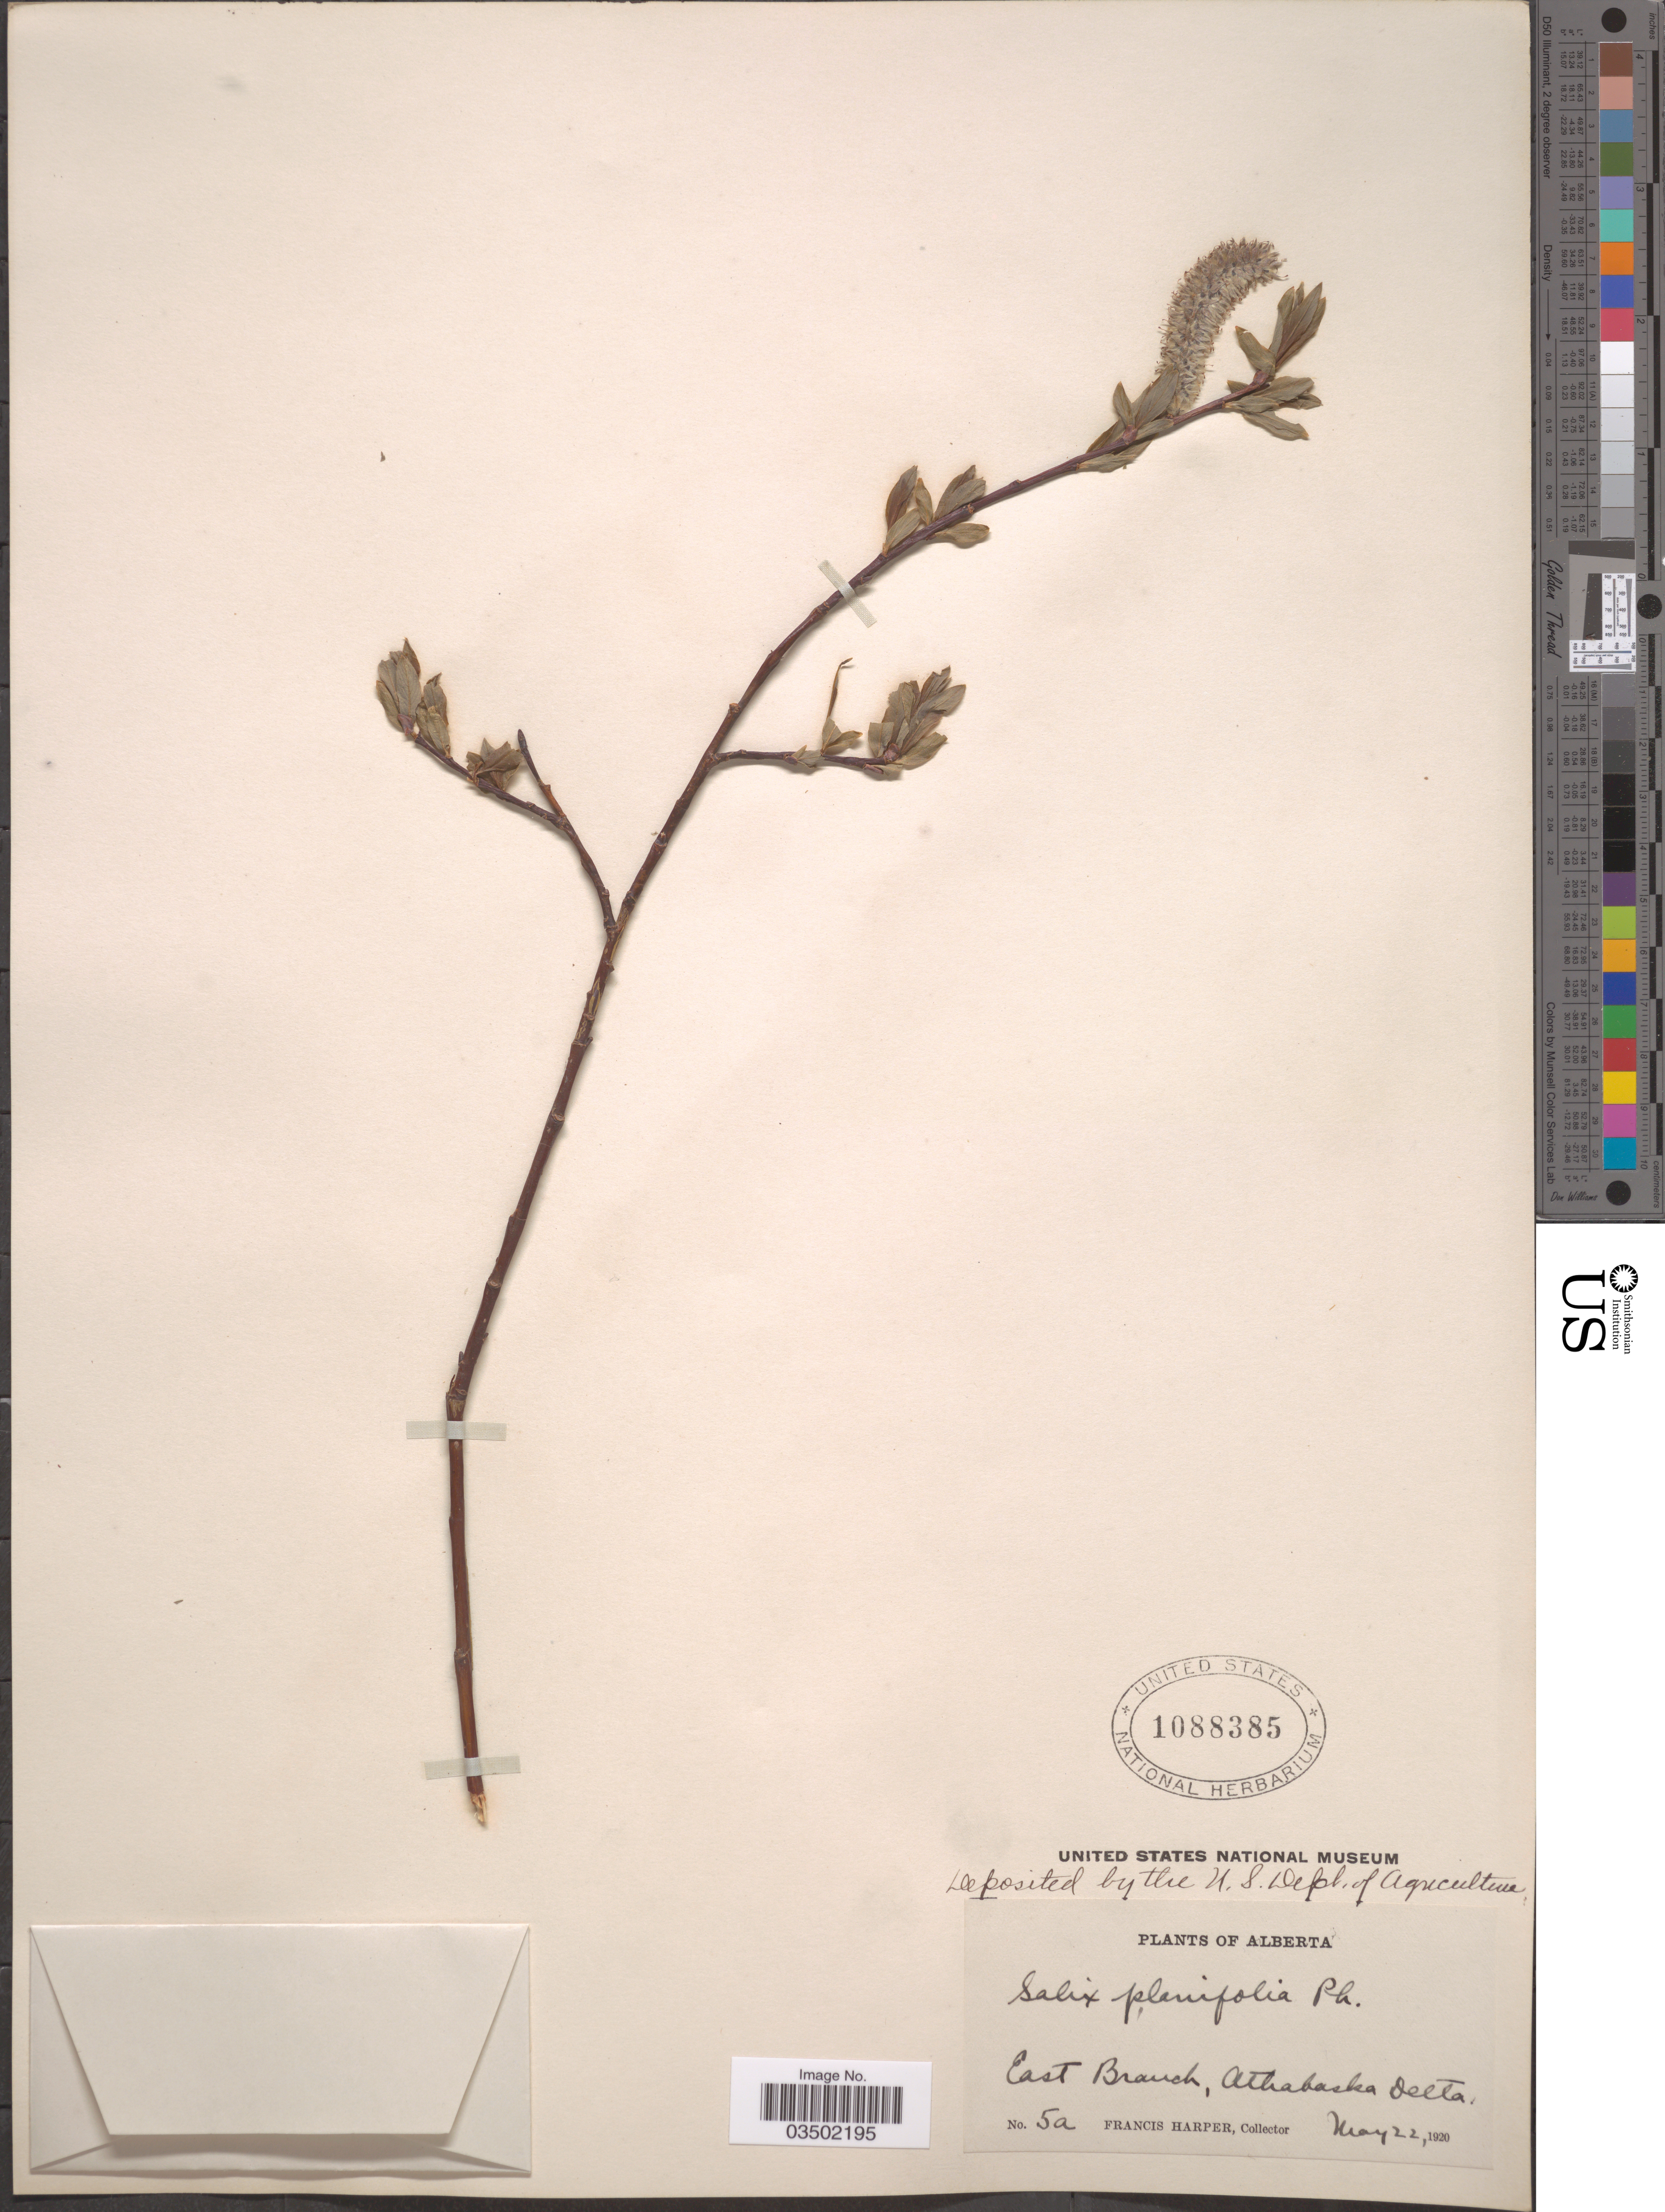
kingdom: Plantae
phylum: Tracheophyta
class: Magnoliopsida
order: Malpighiales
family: Salicaceae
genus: Salix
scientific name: Salix planifolia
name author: Pursh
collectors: F. Harper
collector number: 5a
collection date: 1920-05-22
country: Canada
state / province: Alberta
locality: East Branch, Athabaska Delta.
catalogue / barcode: US 1088385